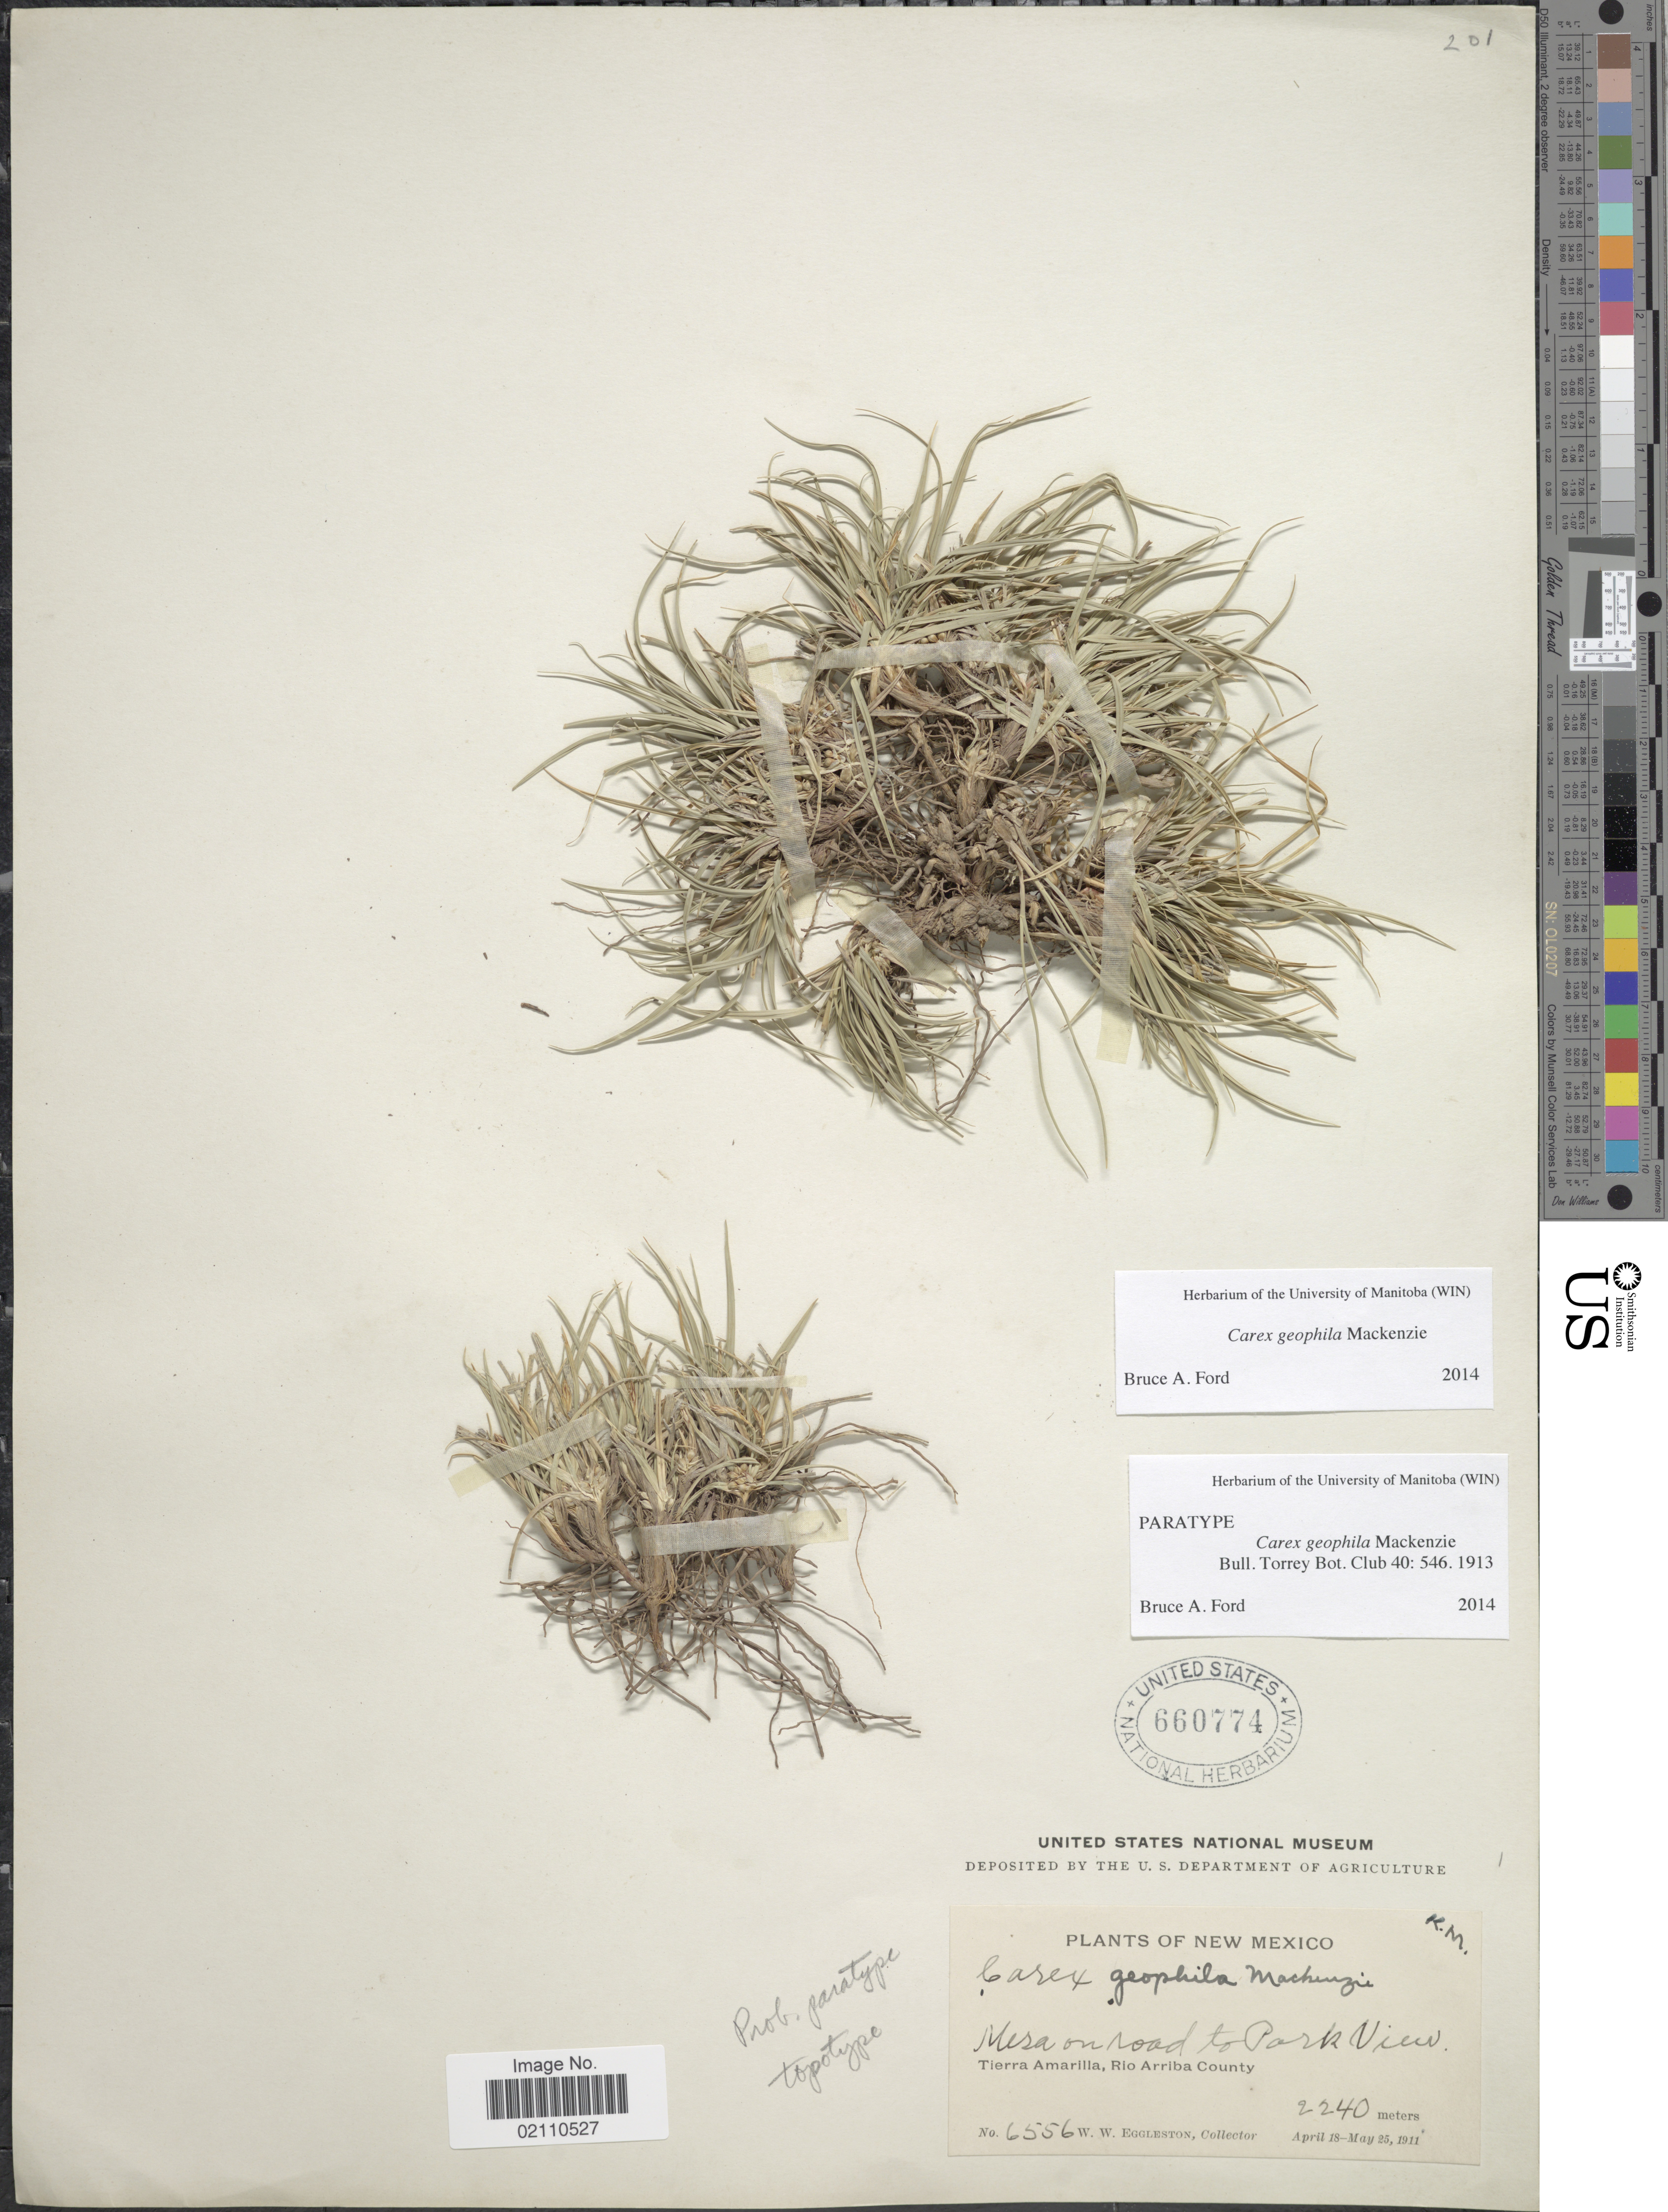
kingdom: Plantae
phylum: Tracheophyta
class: Liliopsida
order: Poales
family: Cyperaceae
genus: Carex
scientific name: Carex geophila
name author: Mack.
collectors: W. W. Eggleston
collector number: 6556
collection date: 1911-04-18/1911-05-25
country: United States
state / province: New Mexico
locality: Mesa on road to Park View, Tierra Amarilla, Rio Arriba County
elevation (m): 2240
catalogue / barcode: US 660774